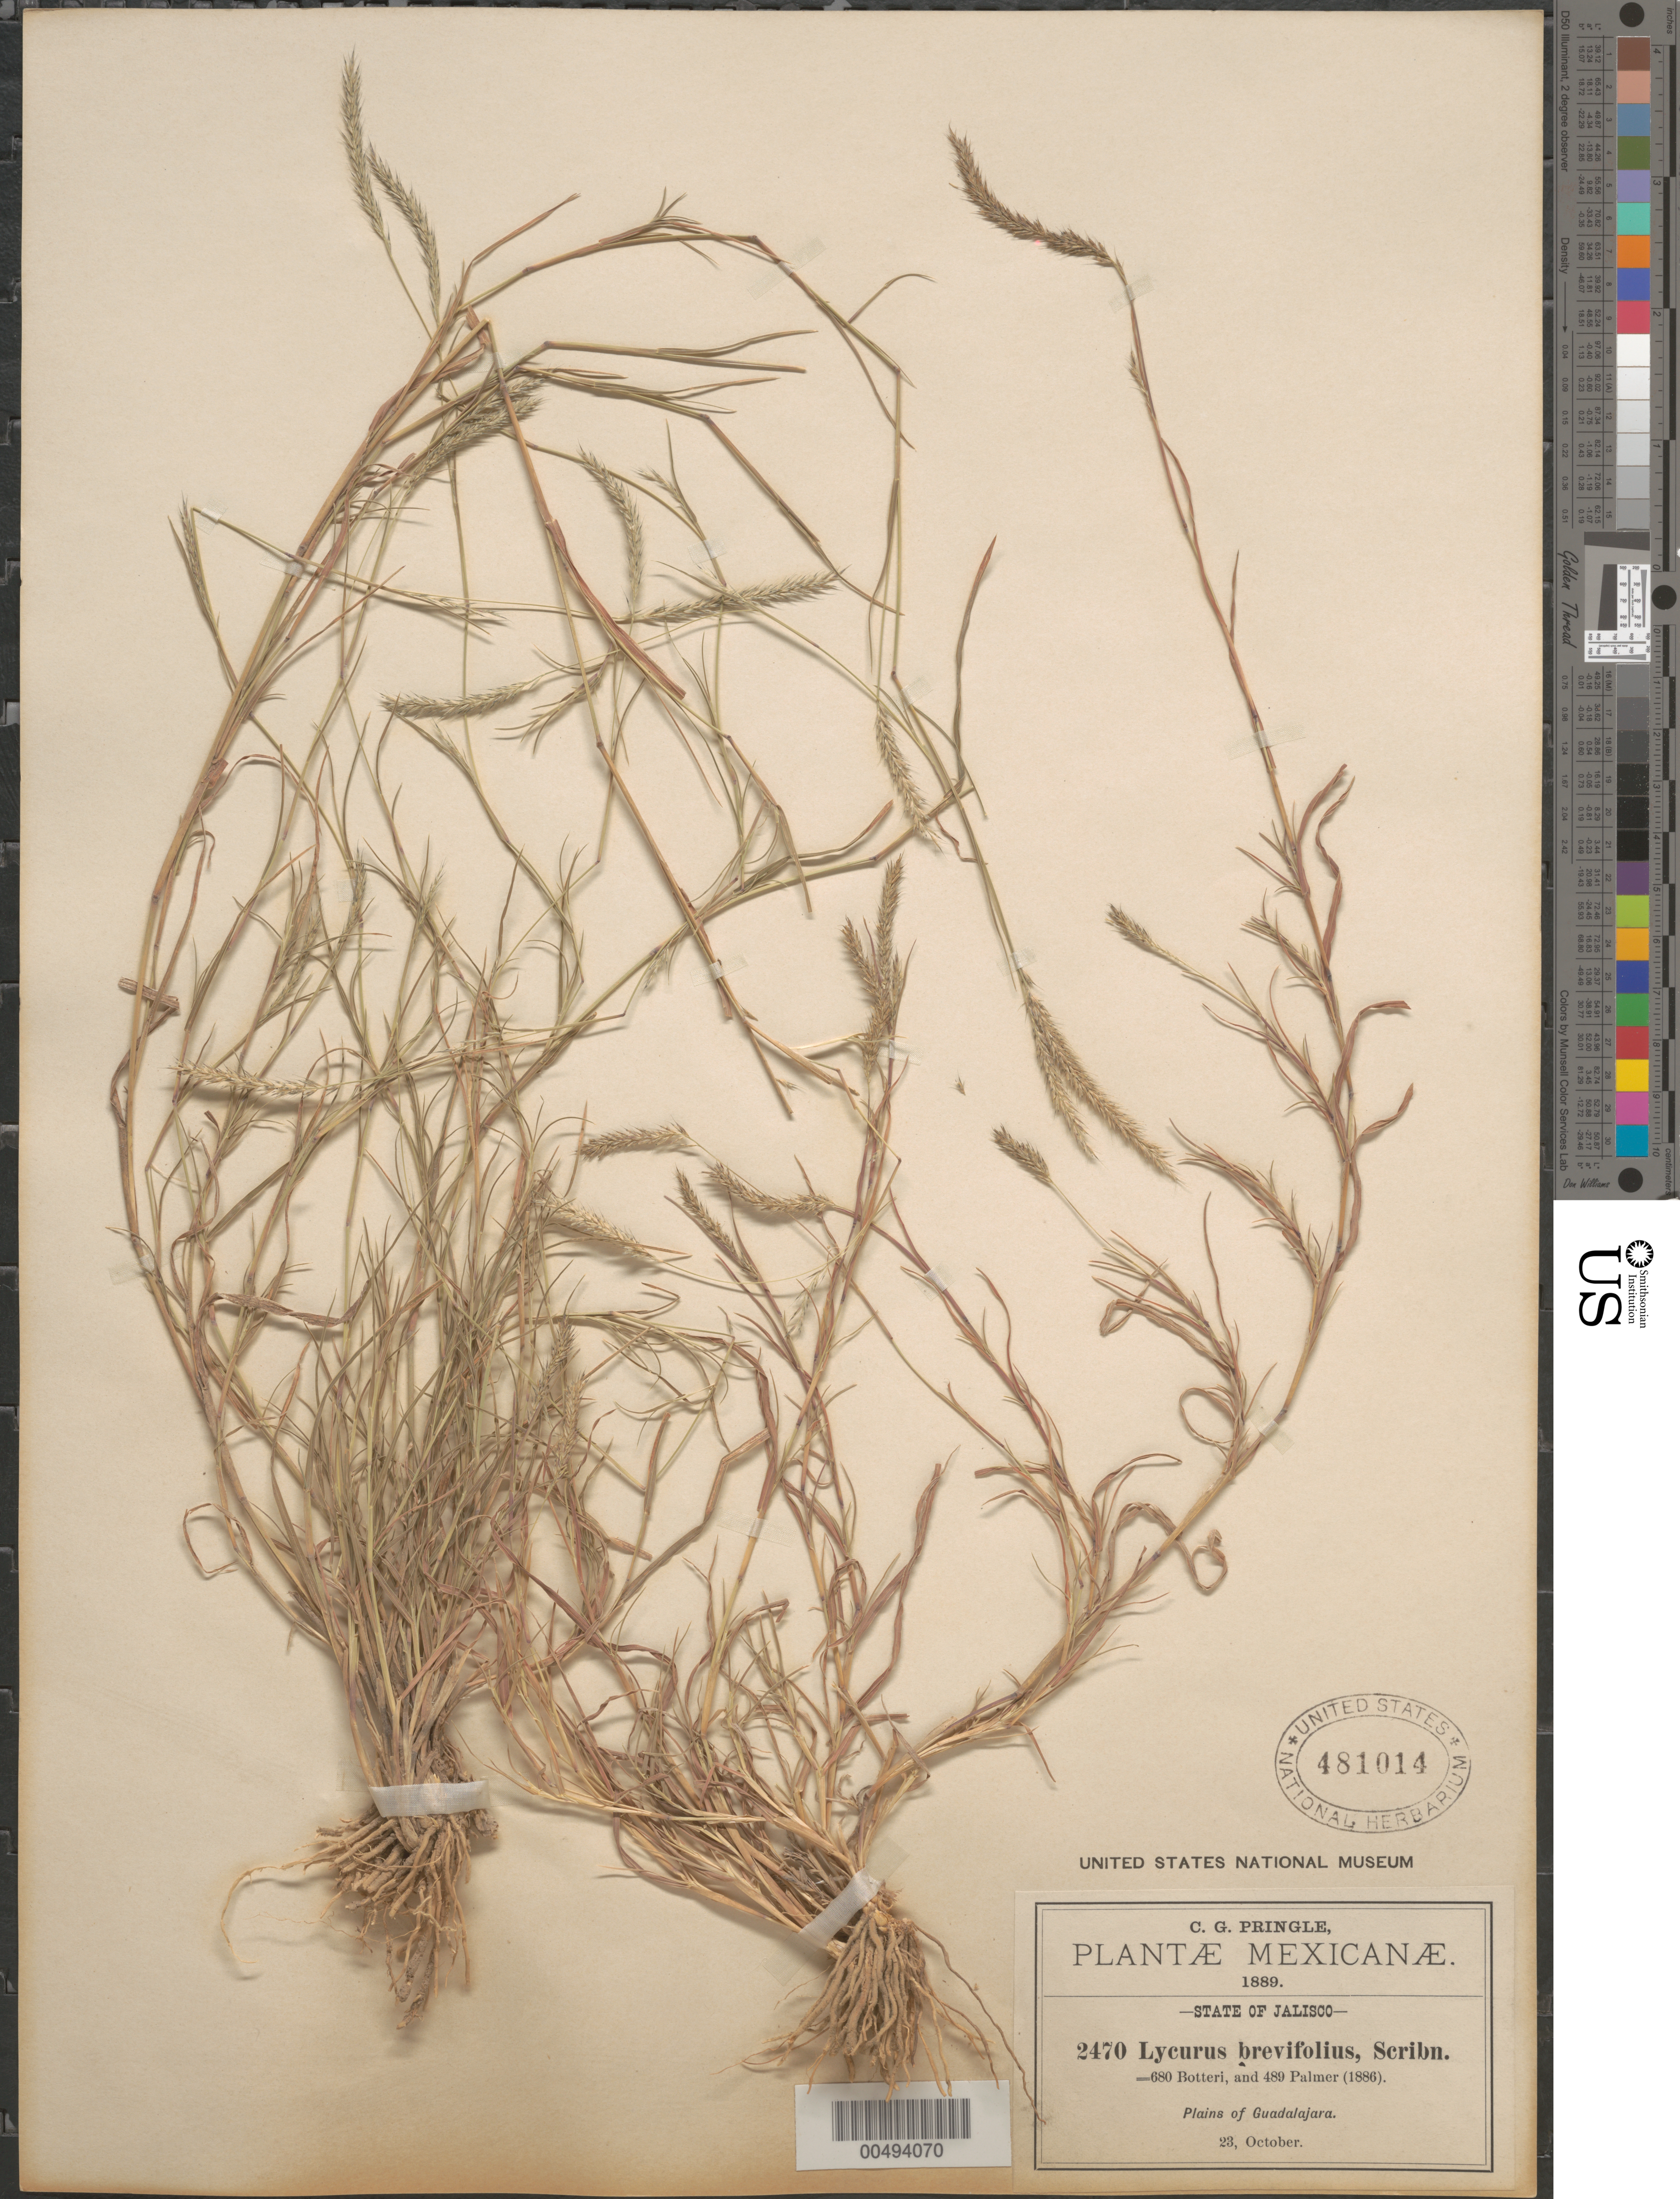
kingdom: Plantae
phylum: Tracheophyta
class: Liliopsida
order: Poales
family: Poaceae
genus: Lycurus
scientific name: Lycurus phleoides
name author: Kunth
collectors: C. G. Pringle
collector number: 2470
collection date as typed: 23 Oct 1889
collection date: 1889-10-23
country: Mexico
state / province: Jalisco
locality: Guadalajara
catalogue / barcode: US 481014